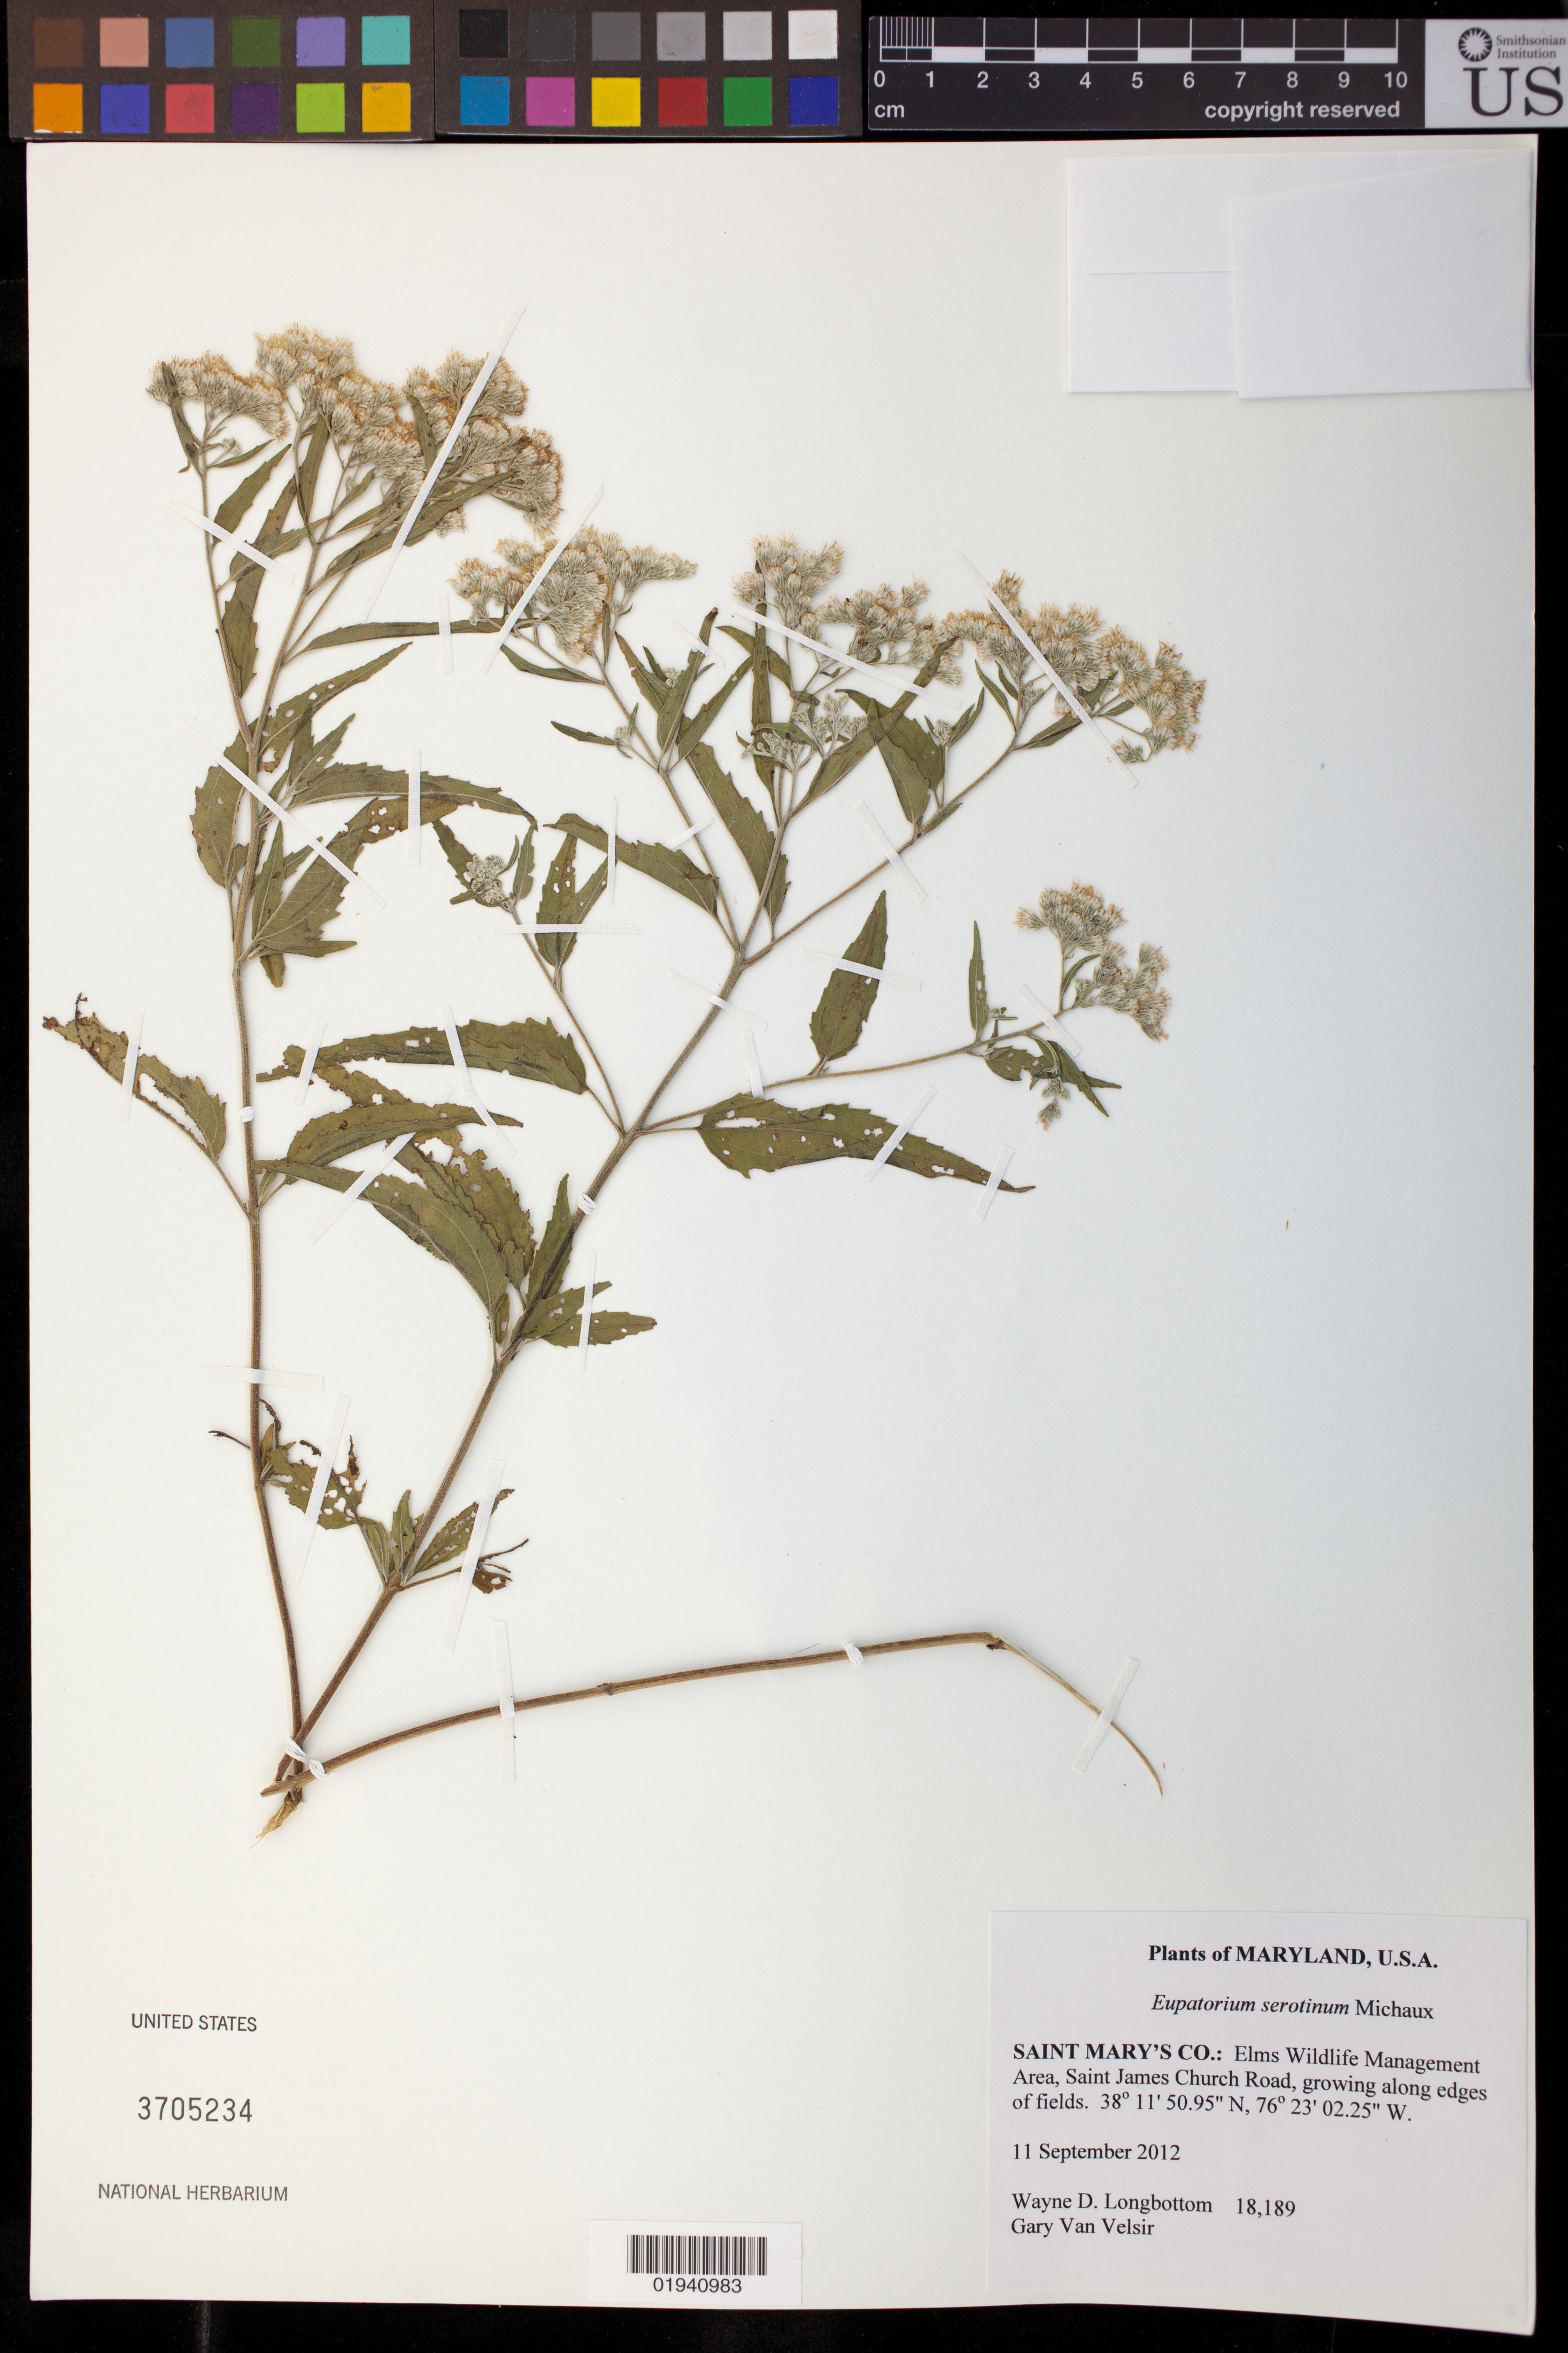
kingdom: Plantae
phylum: Tracheophyta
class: Magnoliopsida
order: Asterales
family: Asteraceae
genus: Eupatorium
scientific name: Eupatorium serotinum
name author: Michx.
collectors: W. D. Longbottom & G. Van Velsir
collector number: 18189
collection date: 2012-09-11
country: United States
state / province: Maryland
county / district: St. Mary's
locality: Saint Mary's Co.: Elms WIldlife Management Area, Saint James Church Road.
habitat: growing along edges of fields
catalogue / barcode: US 3705234